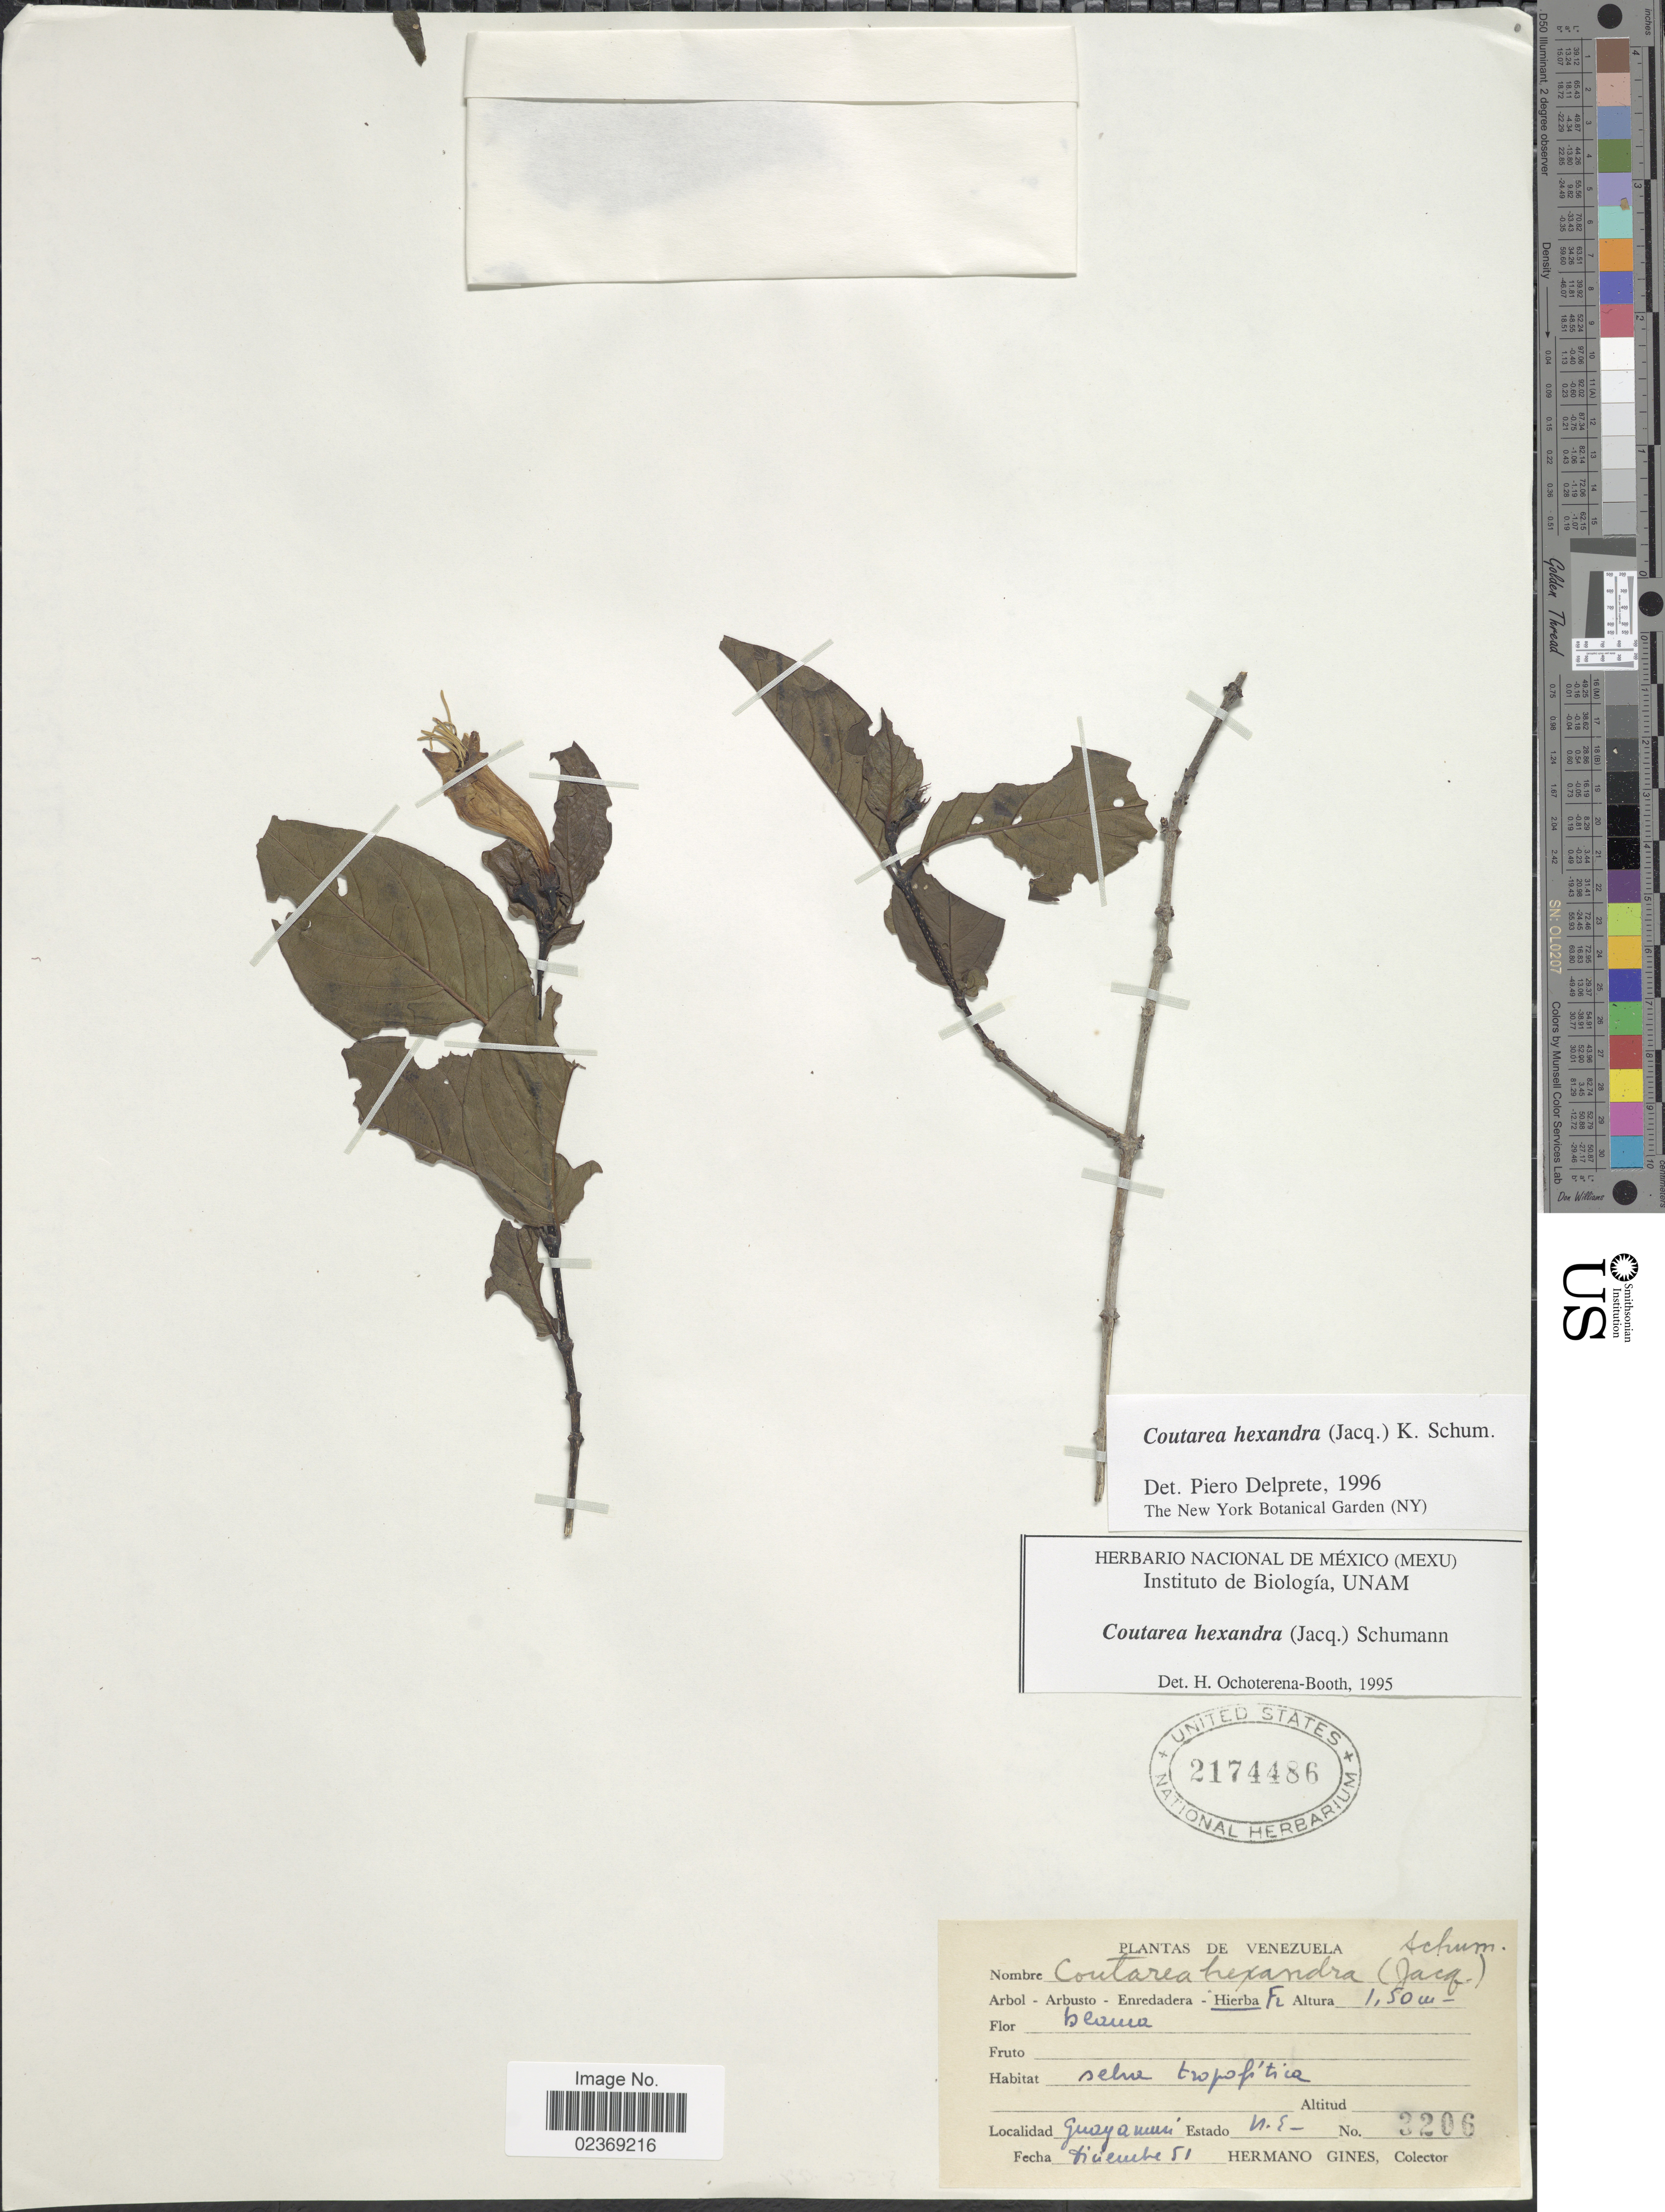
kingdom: Plantae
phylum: Tracheophyta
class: Magnoliopsida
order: Gentianales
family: Rubiaceae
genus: Coutarea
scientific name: Coutarea hexandra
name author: (Jacq.) K. Schum.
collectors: Bro. Gines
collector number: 3206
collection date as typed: Transcribed d/m/y: /12/51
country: Venezuela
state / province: Nueva Esparta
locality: Guayamuri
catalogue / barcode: US 2174486